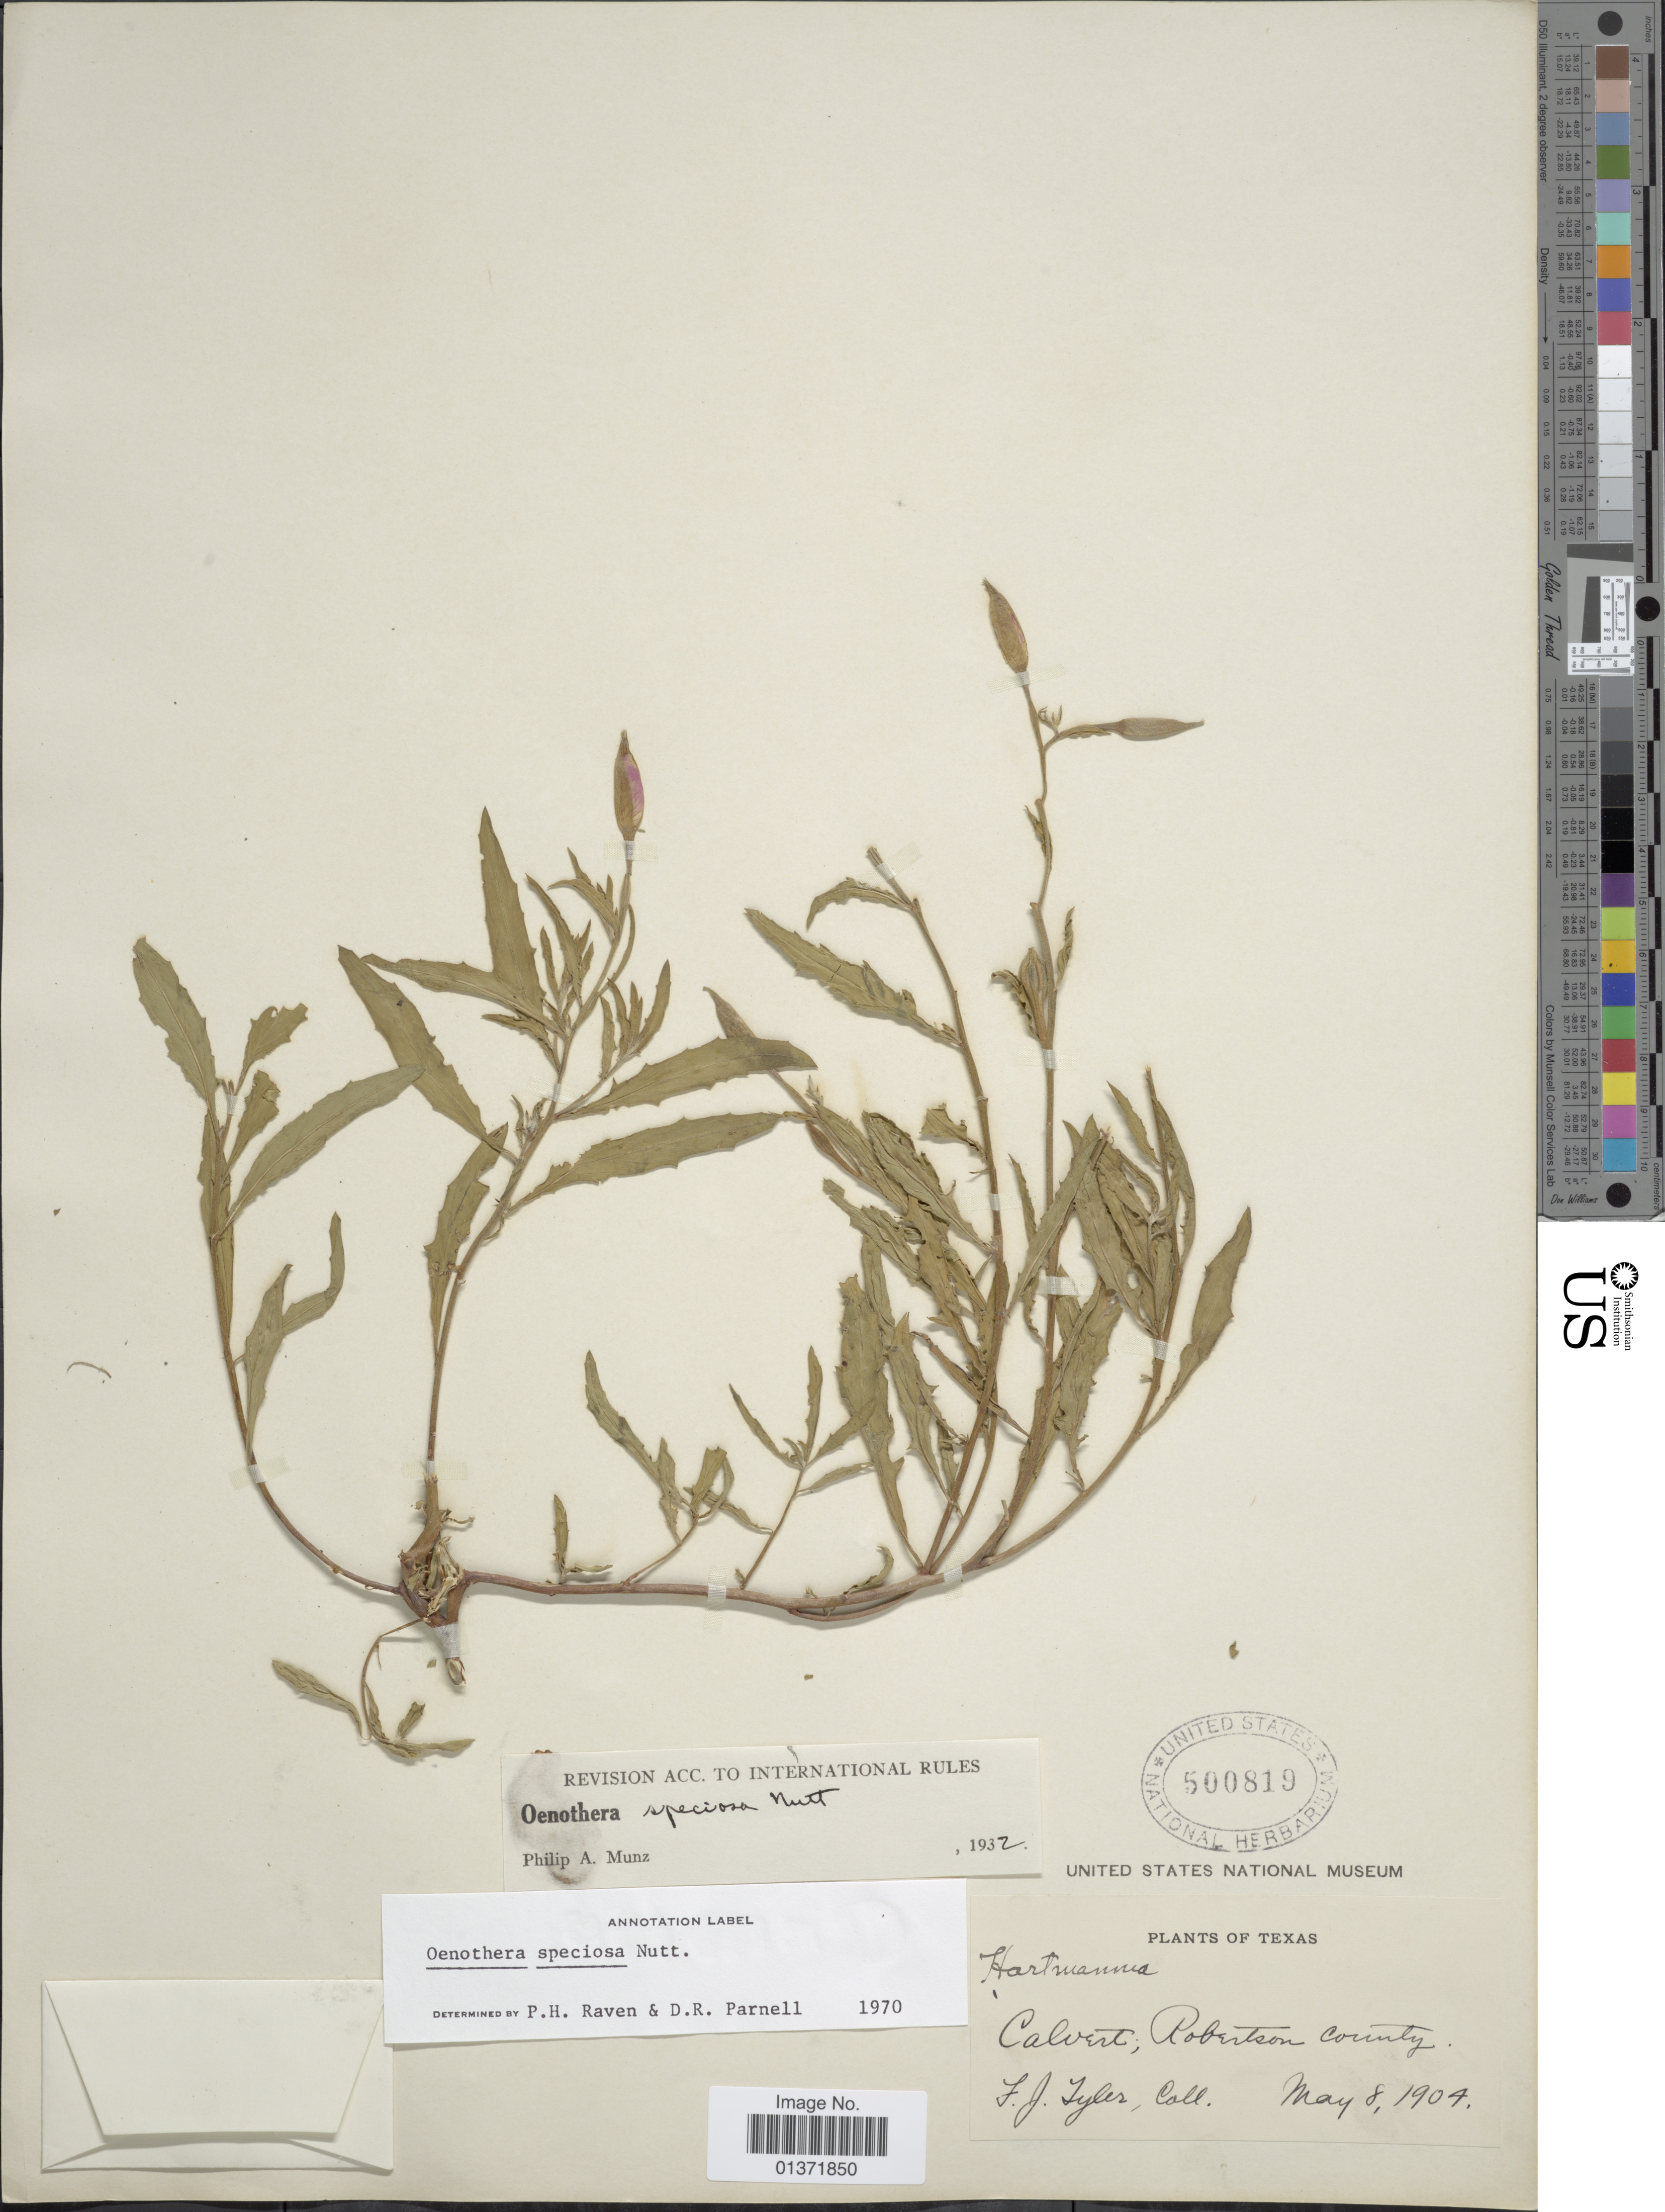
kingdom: Plantae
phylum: Tracheophyta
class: Magnoliopsida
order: Myrtales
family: Onagraceae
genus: Oenothera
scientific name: Oenothera speciosa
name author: Nutt.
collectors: F. Tyler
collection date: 1904-05-08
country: United States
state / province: Texas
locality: Calvert, Robertson County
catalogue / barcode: US 500819